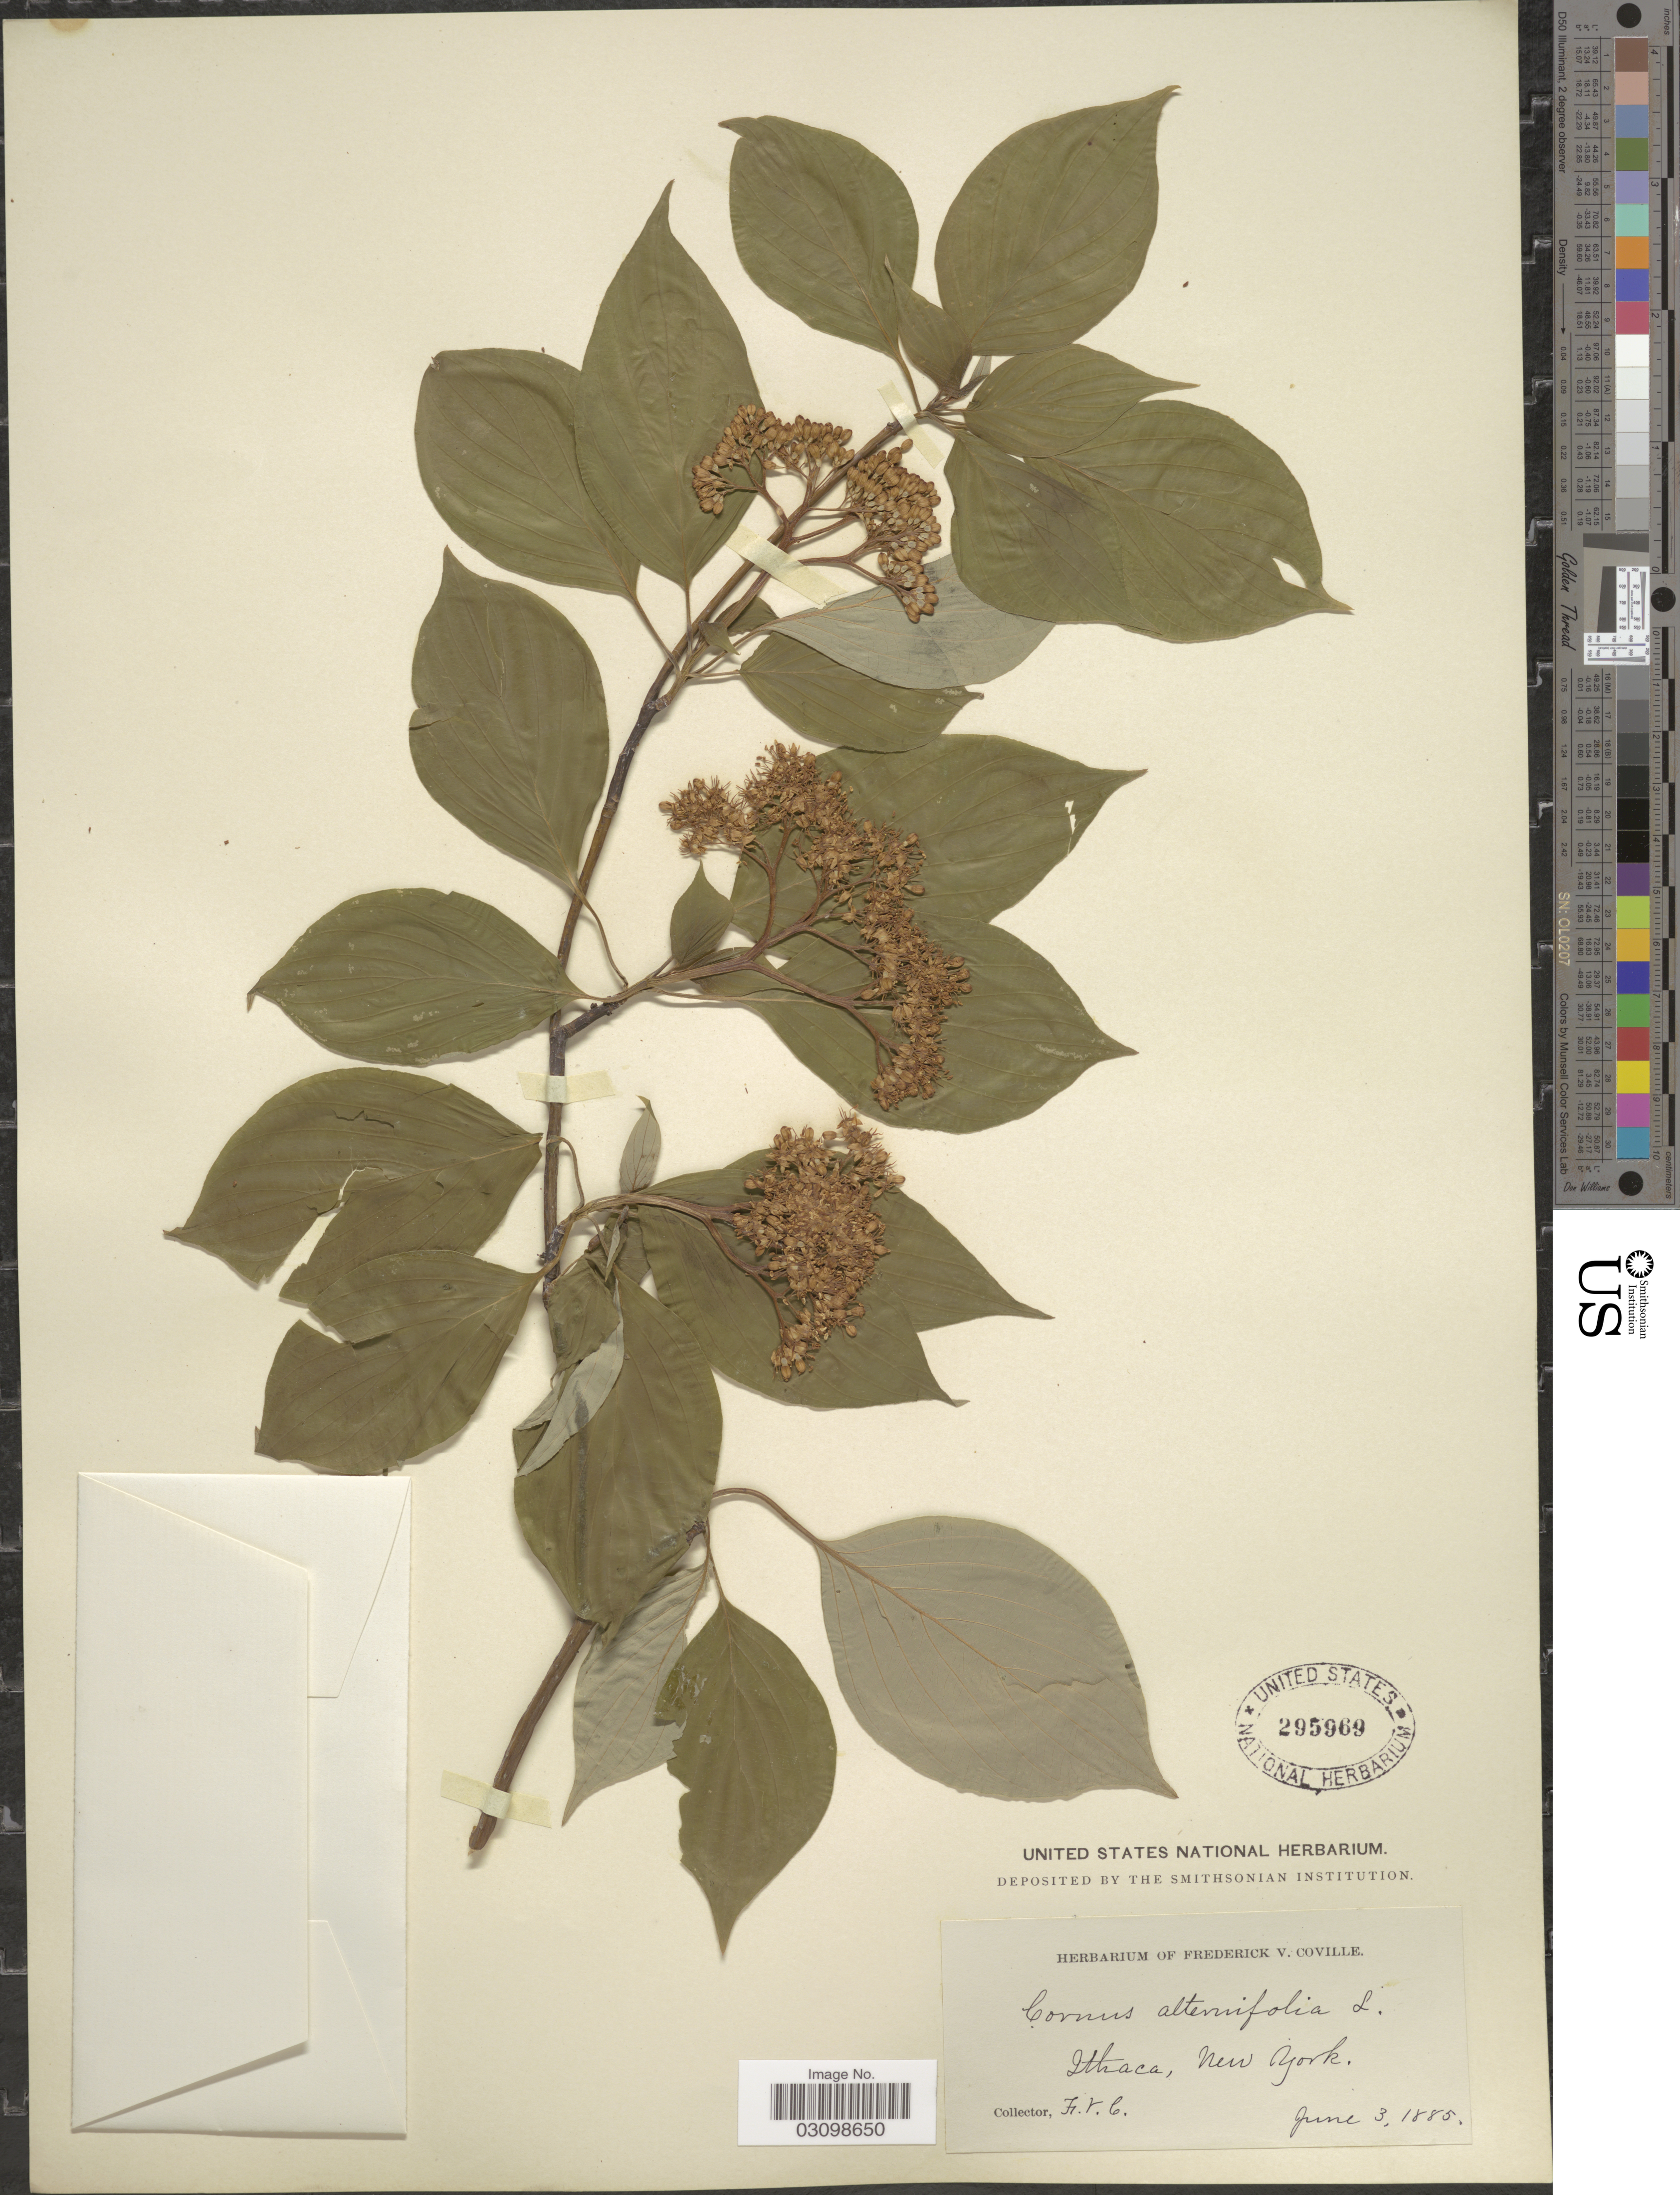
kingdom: Plantae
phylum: Tracheophyta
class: Magnoliopsida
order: Cornales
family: Cornaceae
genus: Cornus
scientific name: Cornus alternifolia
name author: L.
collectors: F. V. Coville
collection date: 1885-06-03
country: United States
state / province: New York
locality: Ithaca.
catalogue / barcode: US 295969